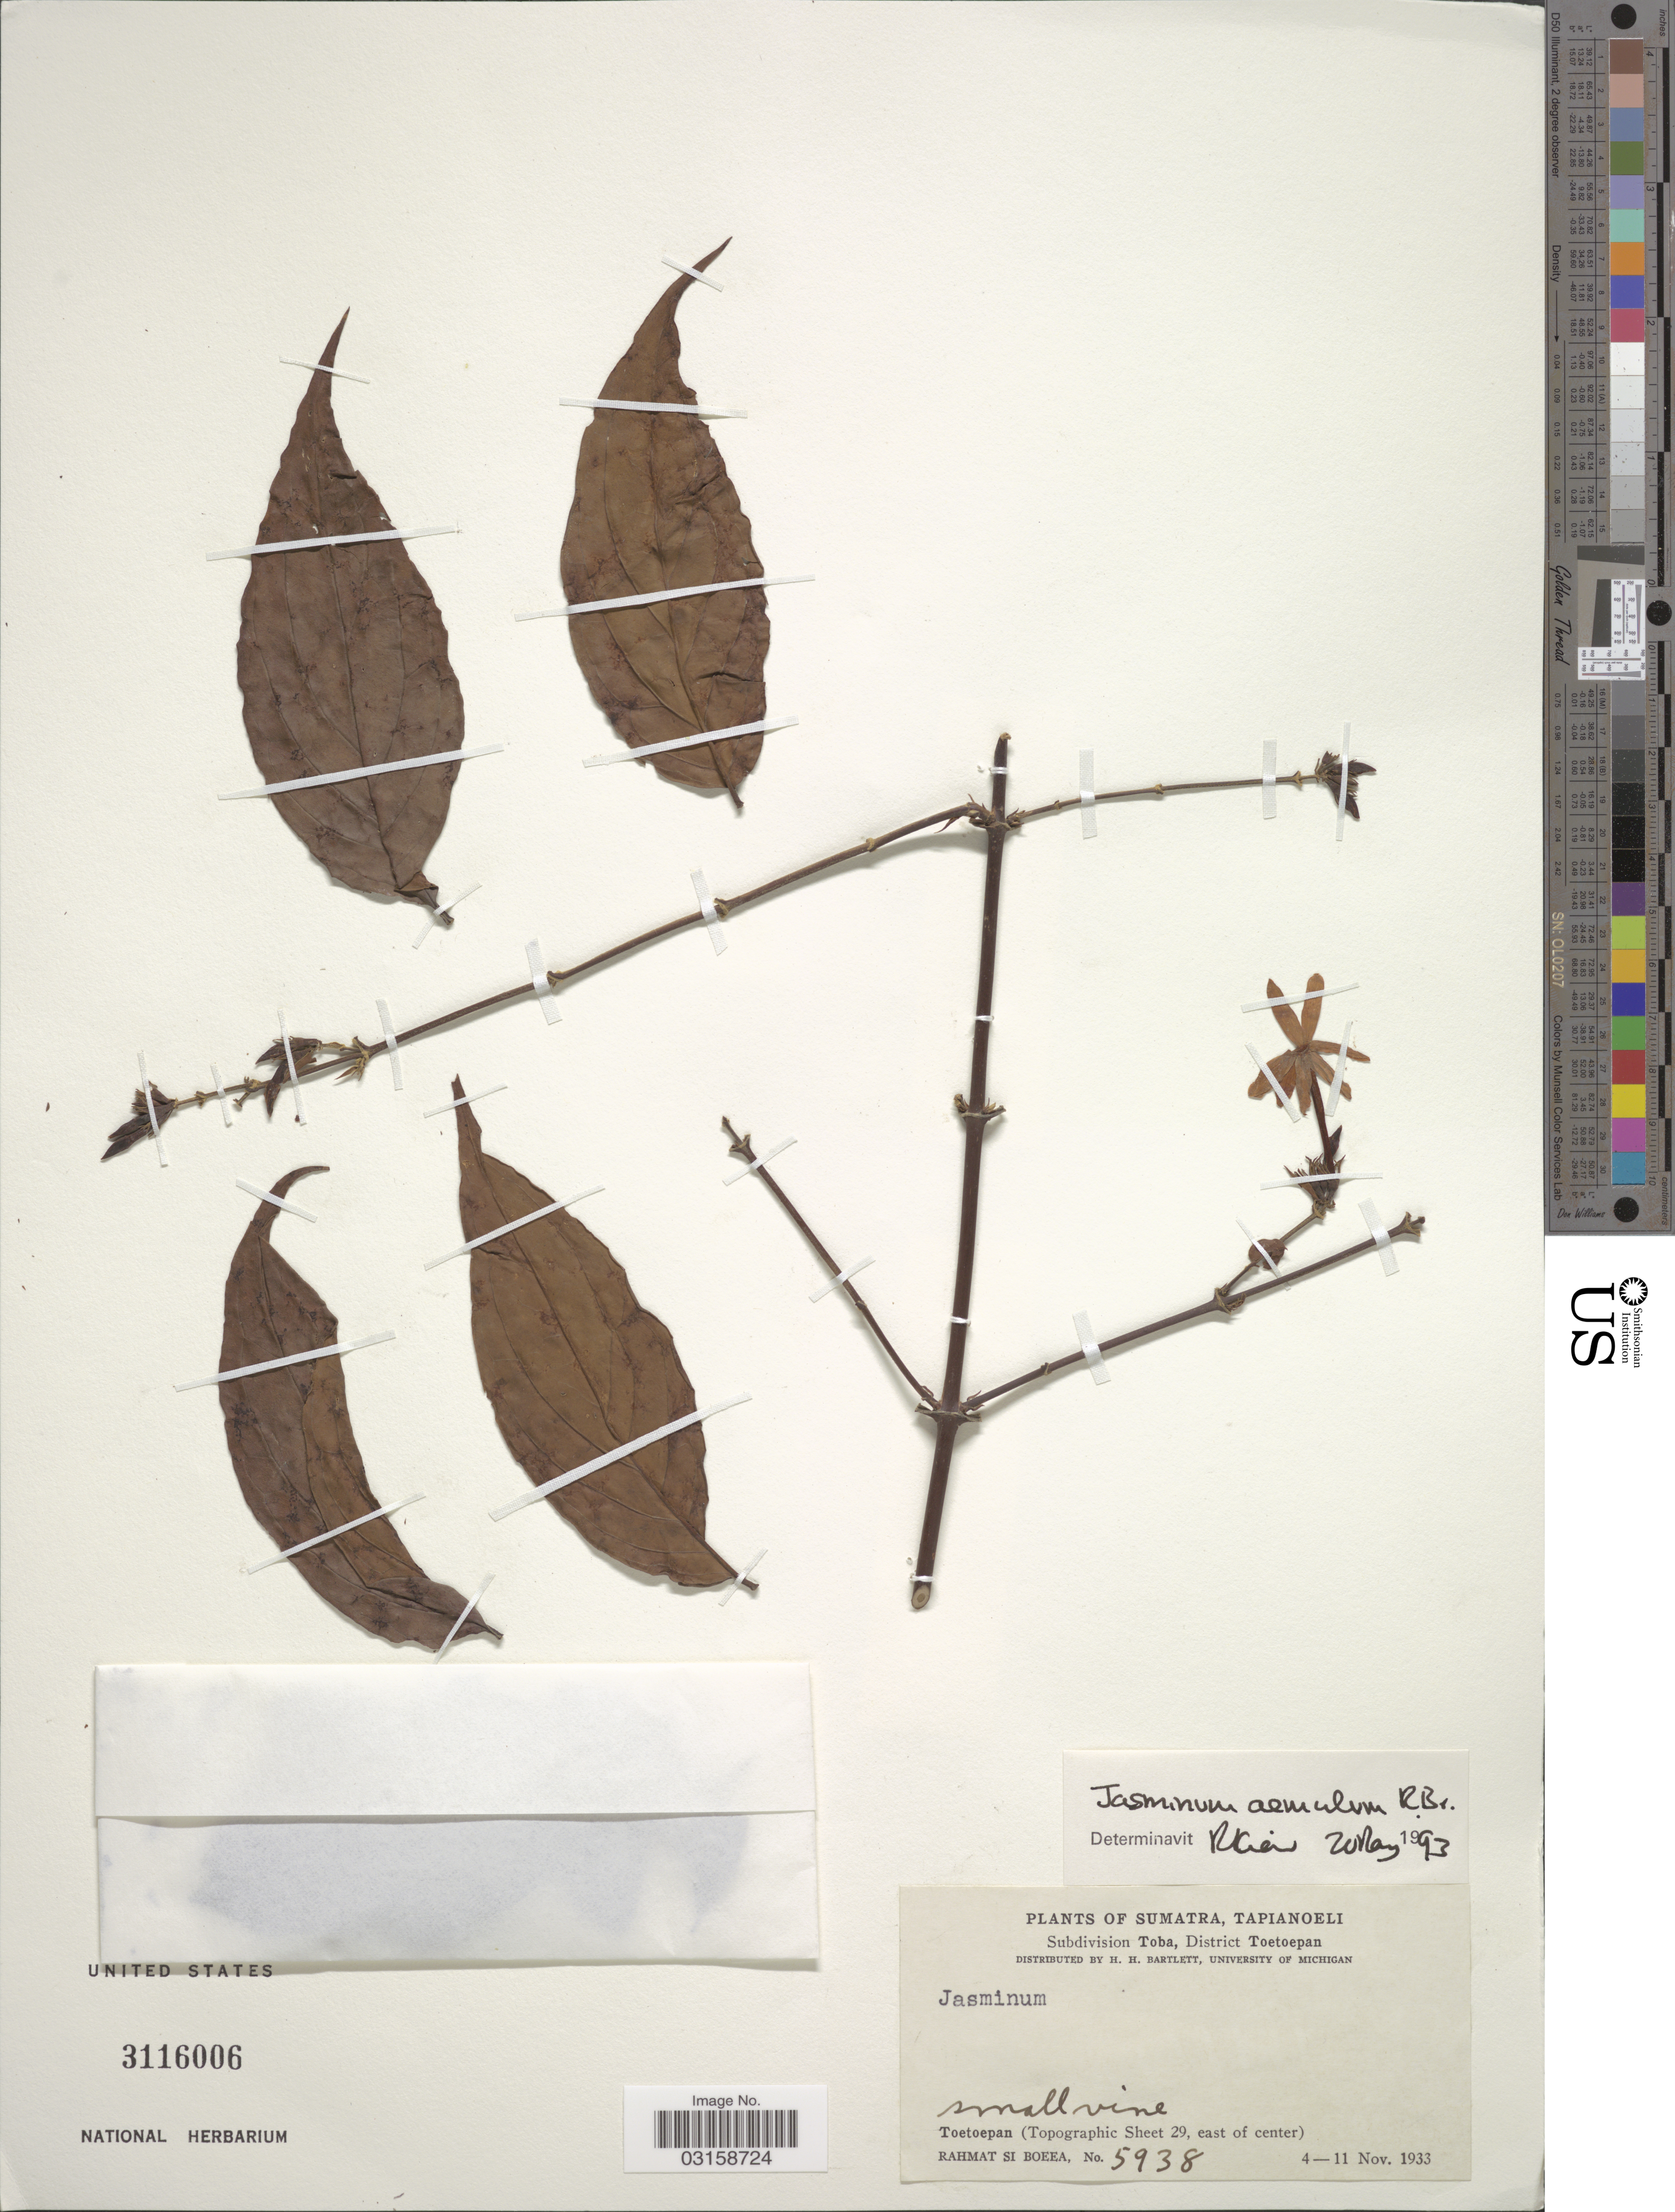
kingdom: Plantae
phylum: Tracheophyta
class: Magnoliopsida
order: Lamiales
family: Oleaceae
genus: Jasminum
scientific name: Jasminum elongatum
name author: (P.J. Bergius) Willd.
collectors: Rahmat Si Boeea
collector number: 5938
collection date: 1933-11-04/1933-11-11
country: Indonesia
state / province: Sumatra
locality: Tapianoeli. Subdivision Toba, District Toetoepan. Toetoepan (Topographic Sheet 29, east of center).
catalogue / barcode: US 3116006